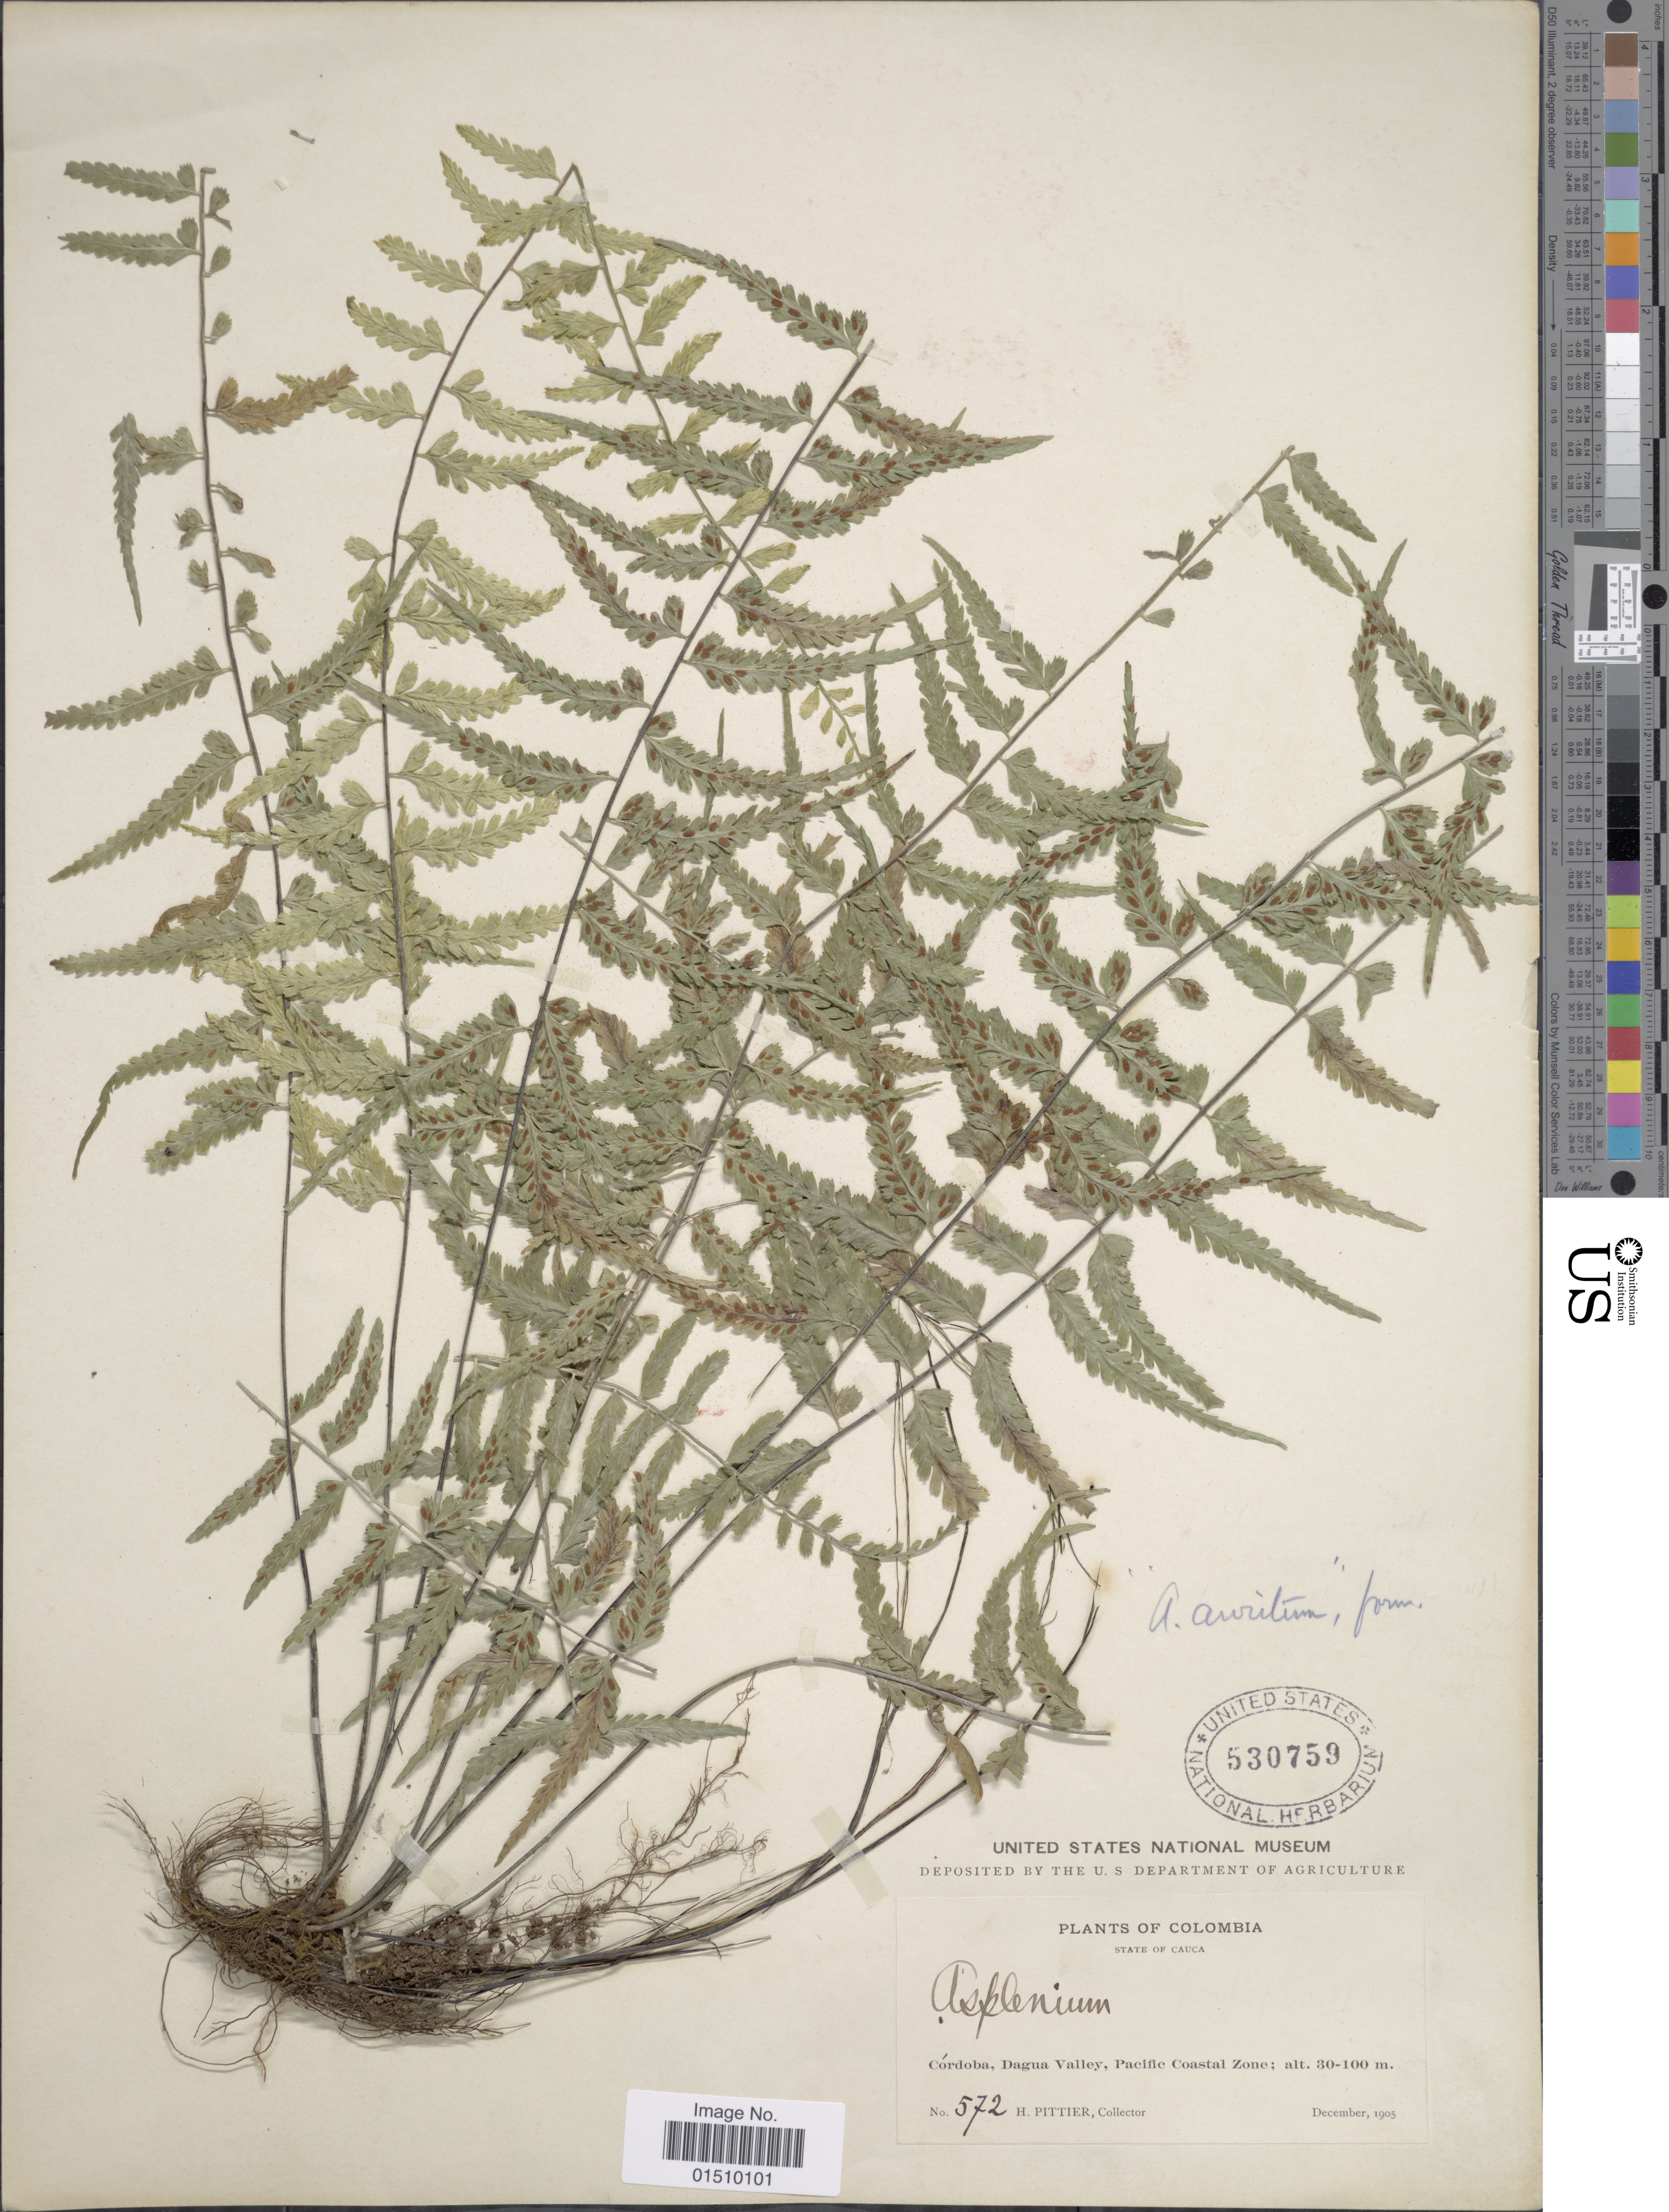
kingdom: Plantae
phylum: Tracheophyta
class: Polypodiopsida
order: Polypodiales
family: Aspleniaceae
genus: Asplenium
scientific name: Asplenium auritum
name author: Sw.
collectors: H. F. Pittier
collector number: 572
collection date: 1905-12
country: Colombia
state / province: Cauca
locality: Colombia, Cordoba, Dagua Valley, Pacific Coastal Zone.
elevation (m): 30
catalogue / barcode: US 530759